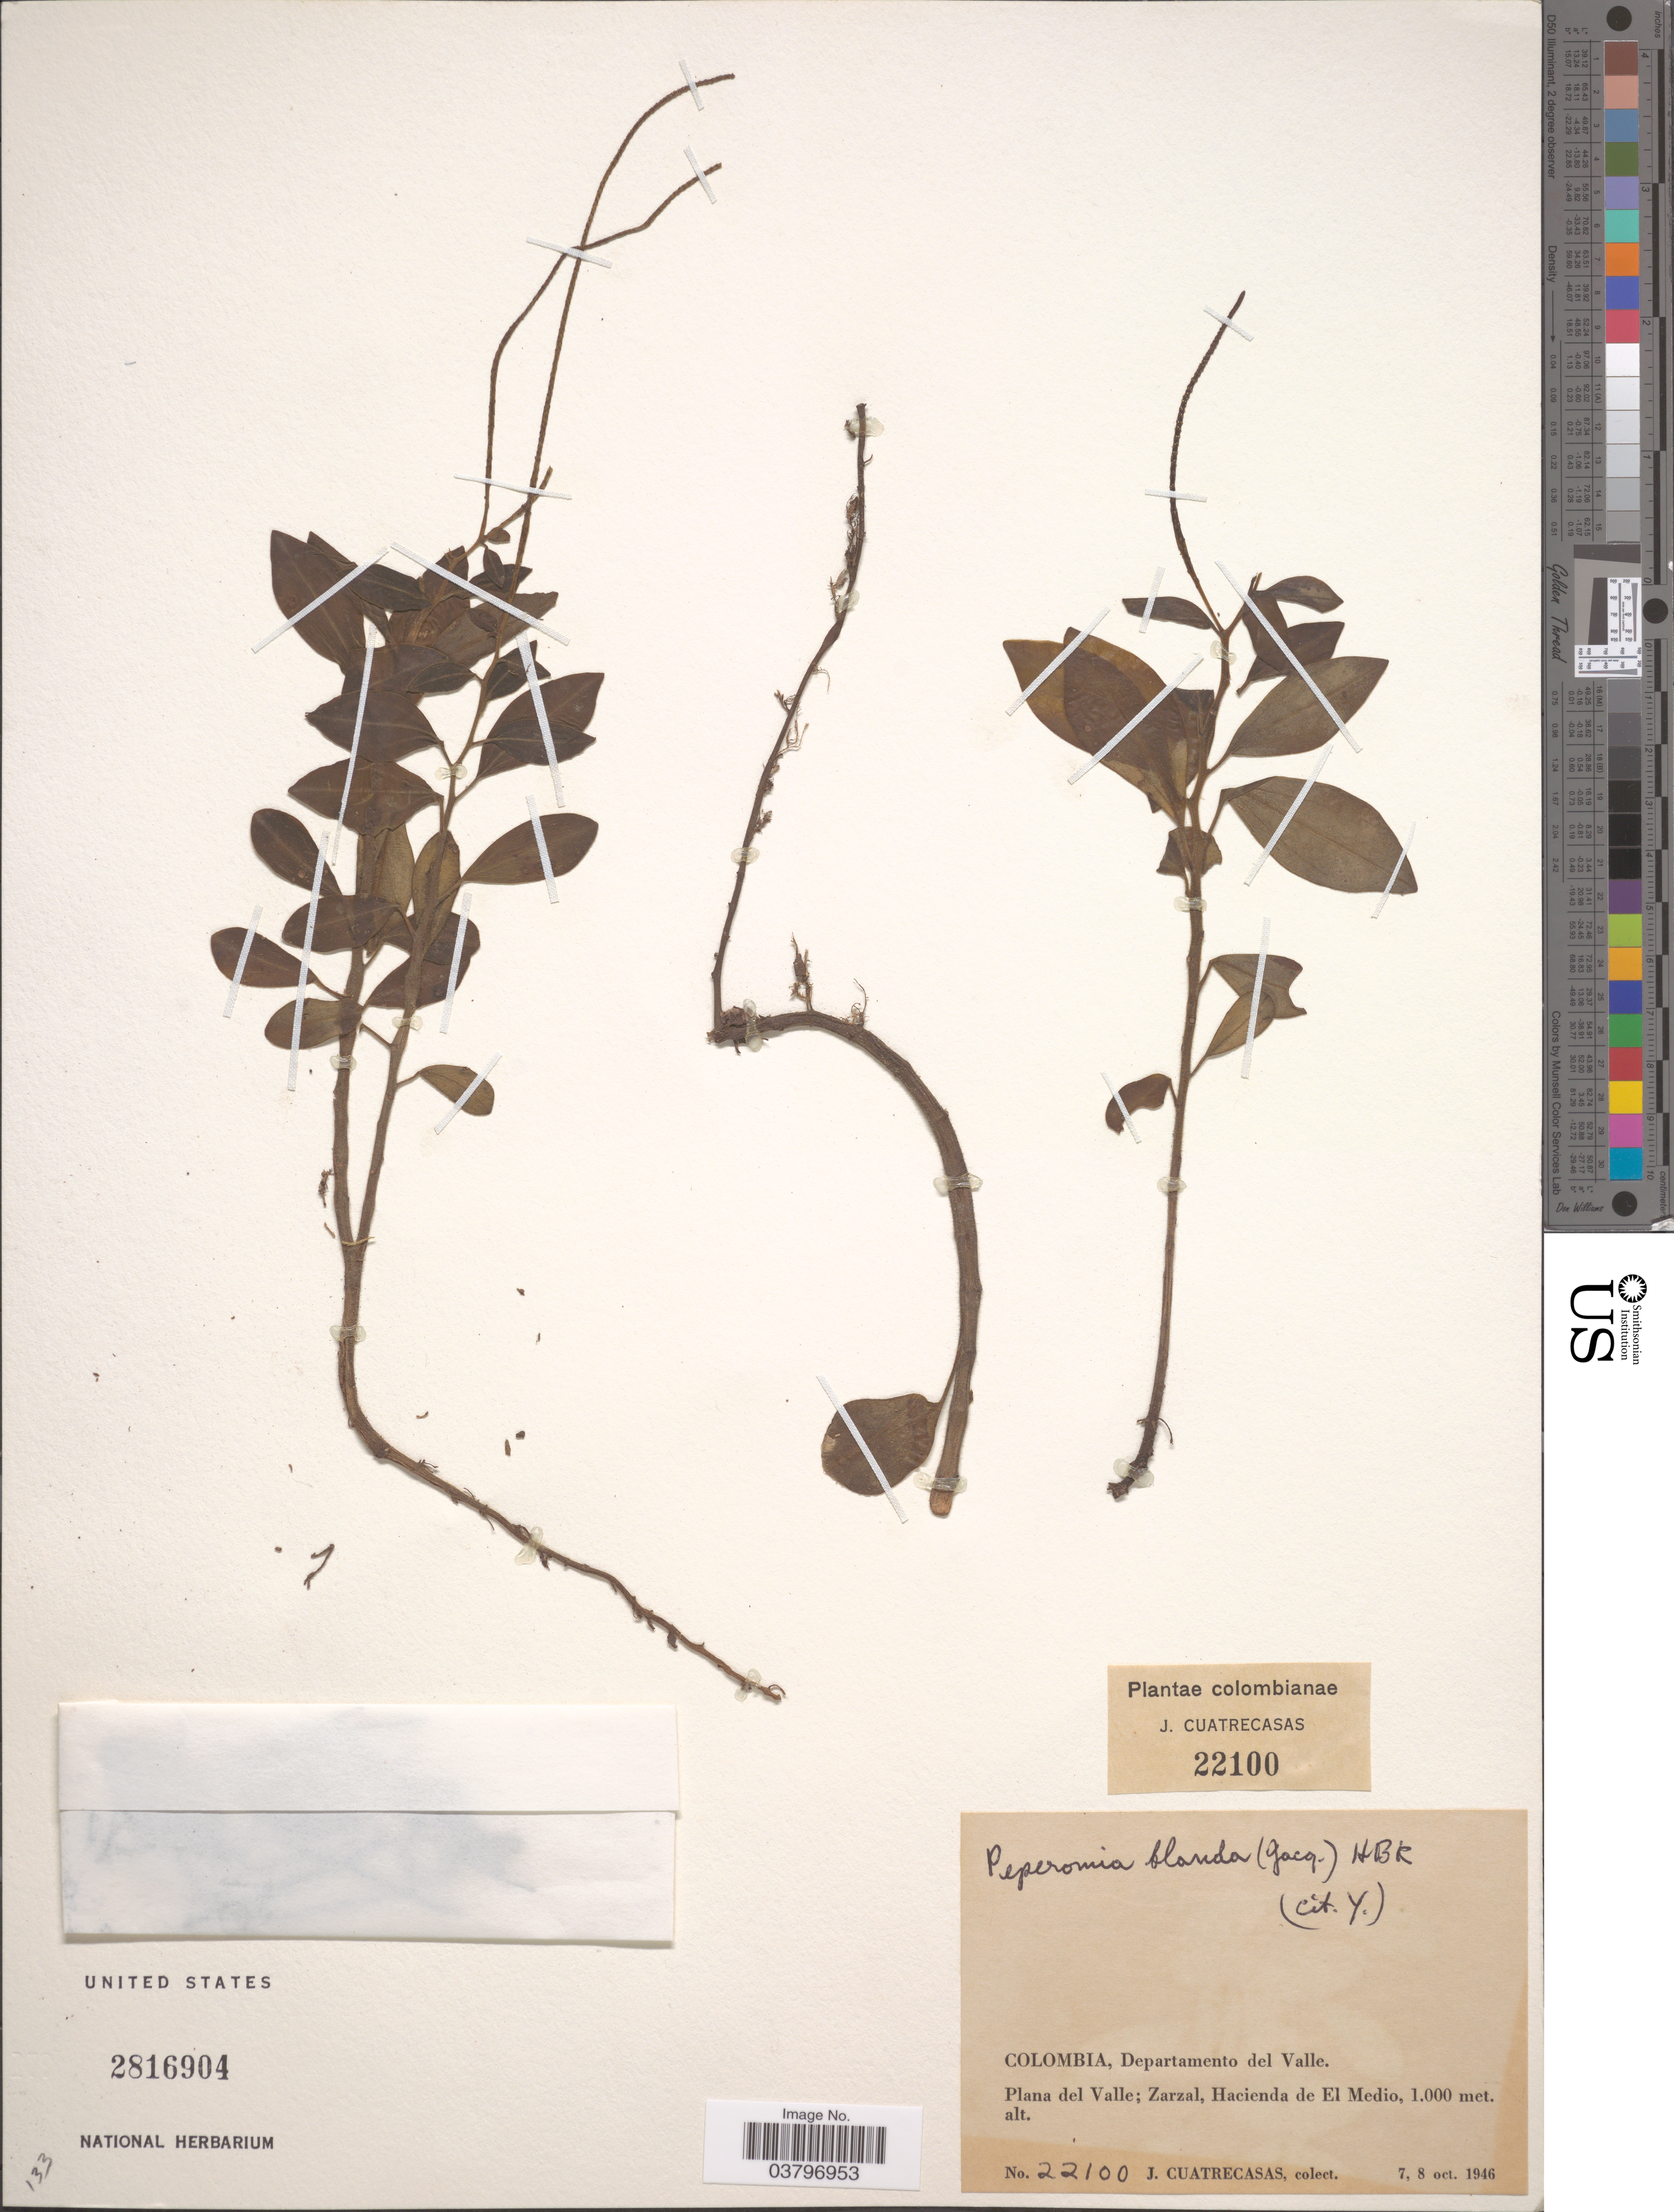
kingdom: Plantae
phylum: Tracheophyta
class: Magnoliopsida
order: Piperales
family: Piperaceae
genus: Peperomia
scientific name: Peperomia blanda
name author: (Jacq.) Kunth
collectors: J. Cuatrecasas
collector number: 22100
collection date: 1946-10-07/1946-10-08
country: Colombia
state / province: Valle del Cauca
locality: Departamento del Valle. Plana del Valle; Zarzal, Hacienda de El Medio.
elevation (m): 1000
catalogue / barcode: US 2816904